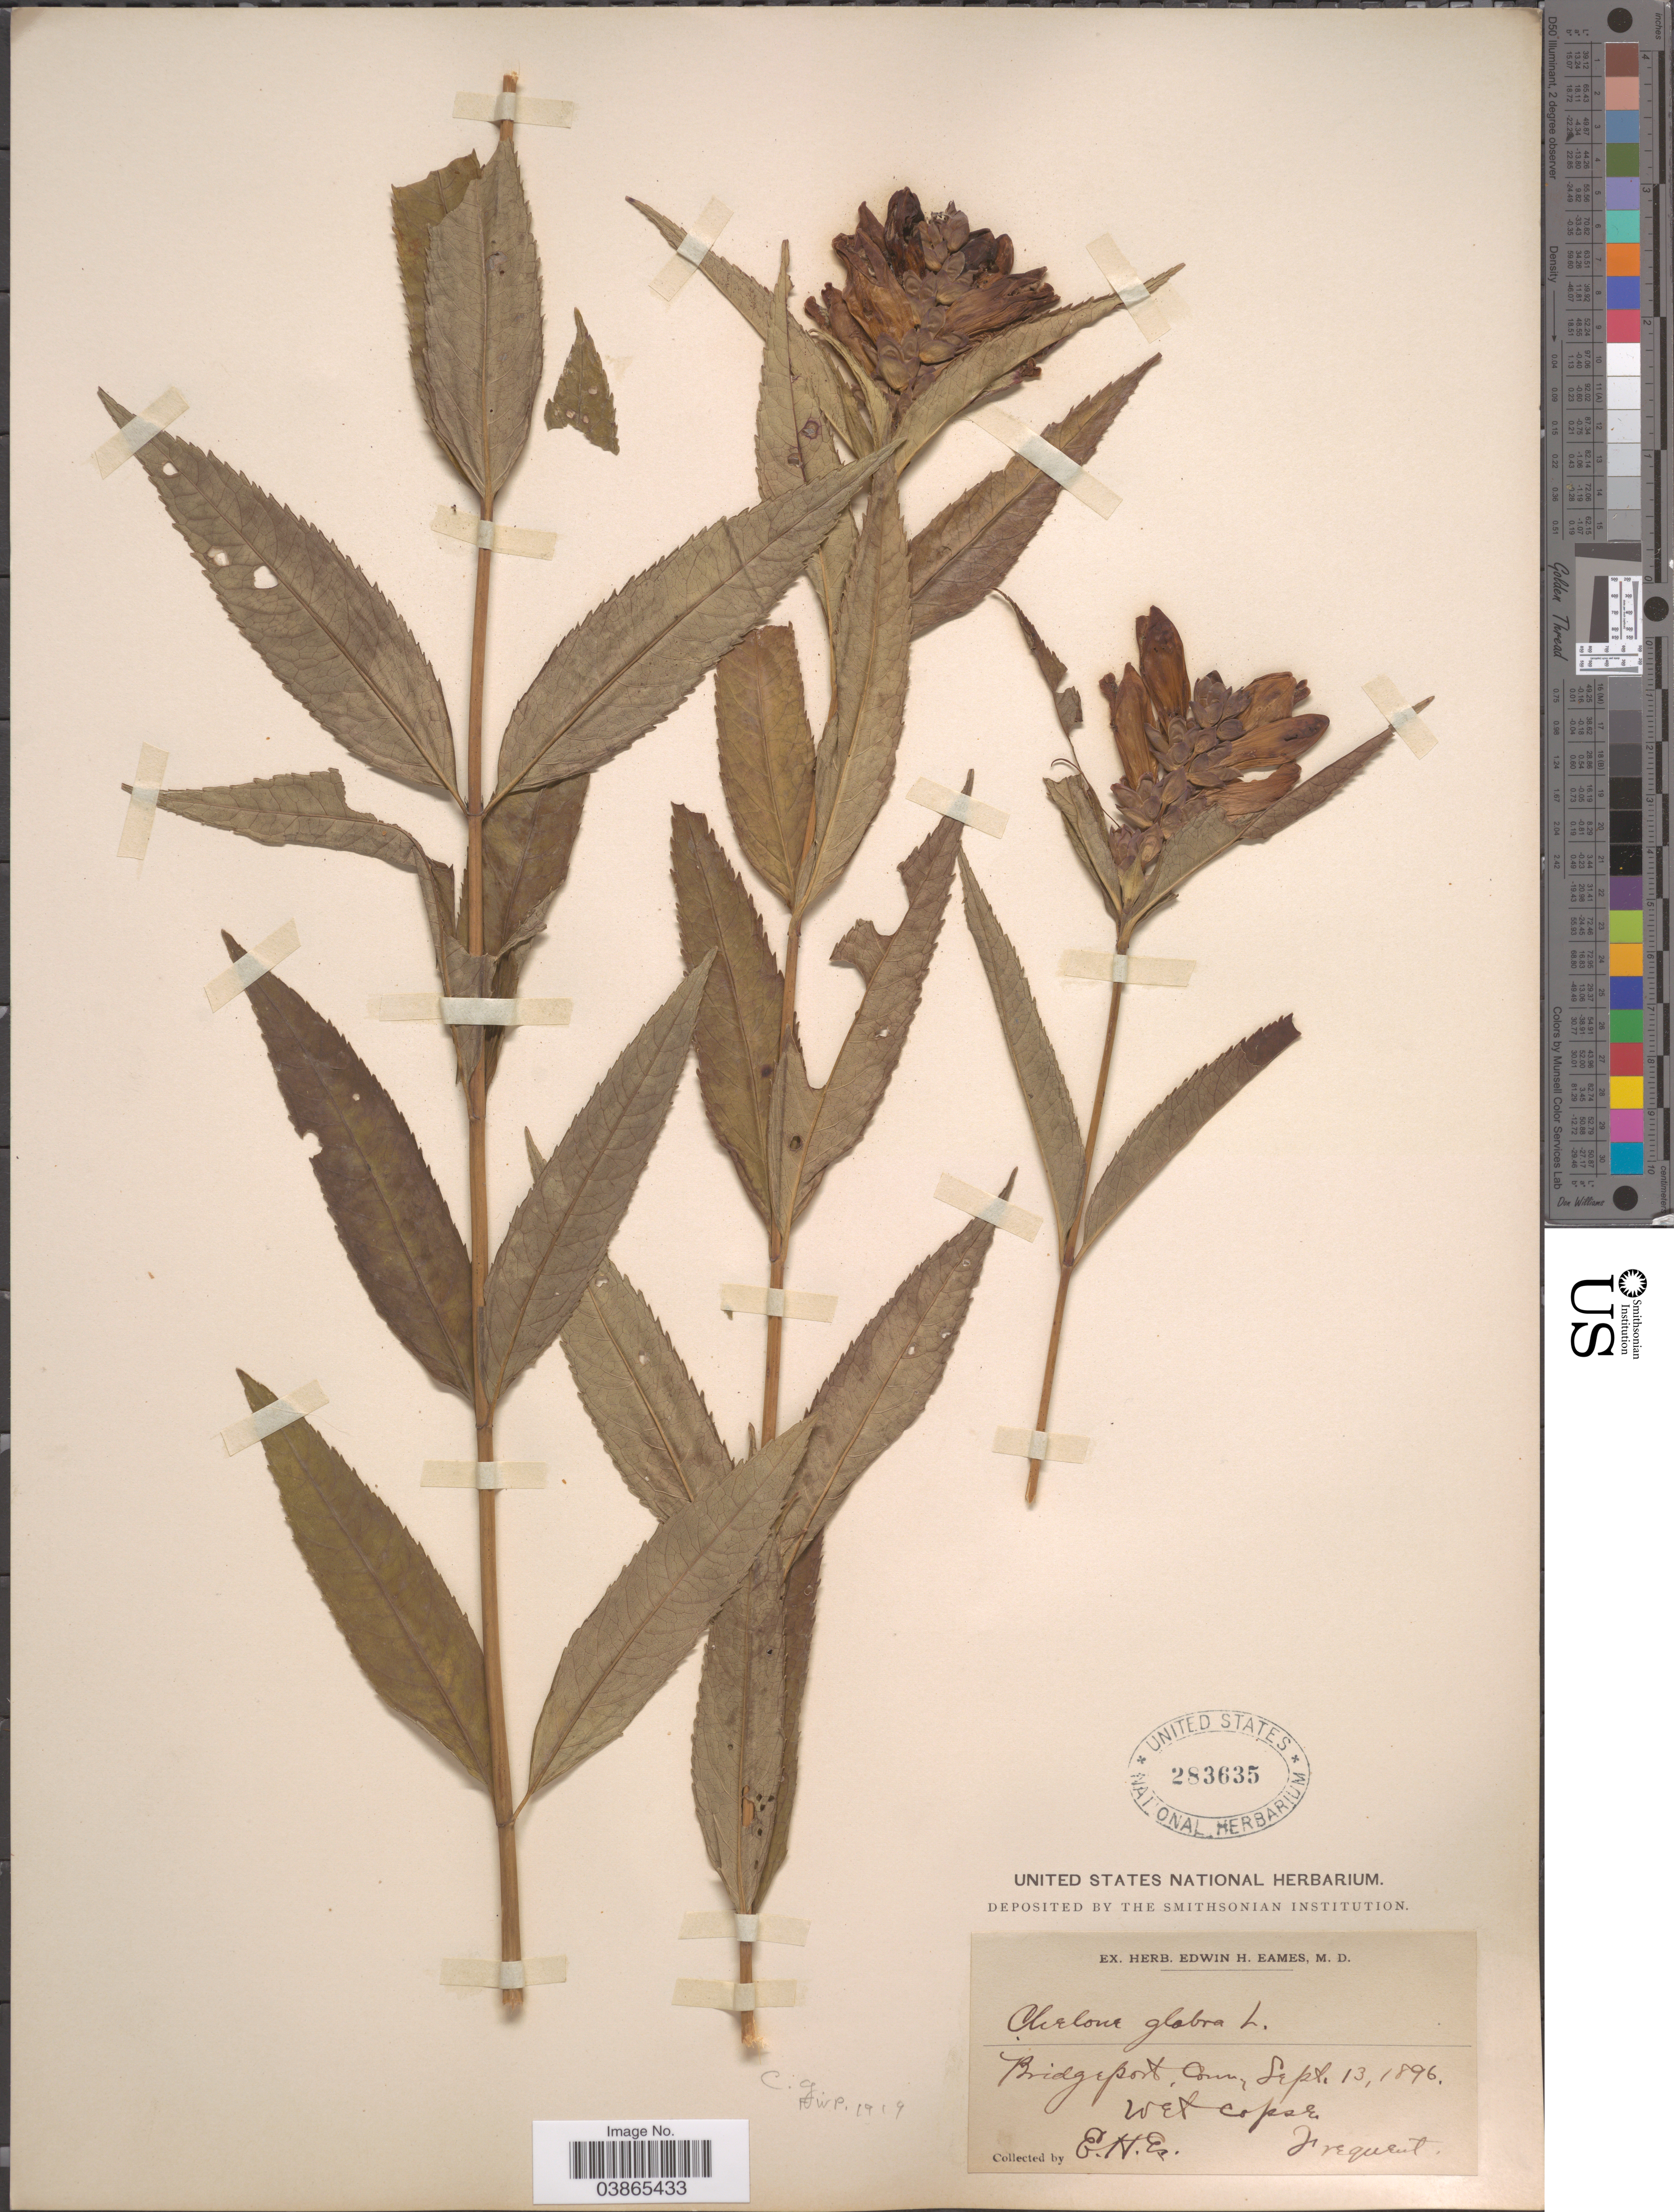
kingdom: Plantae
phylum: Tracheophyta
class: Magnoliopsida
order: Lamiales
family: Plantaginaceae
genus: Chelone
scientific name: Chelone glabra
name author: L.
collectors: E. H. Eames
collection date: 1896-09-13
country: United States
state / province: Connecticut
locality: Bridgeport.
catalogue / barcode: US 283635